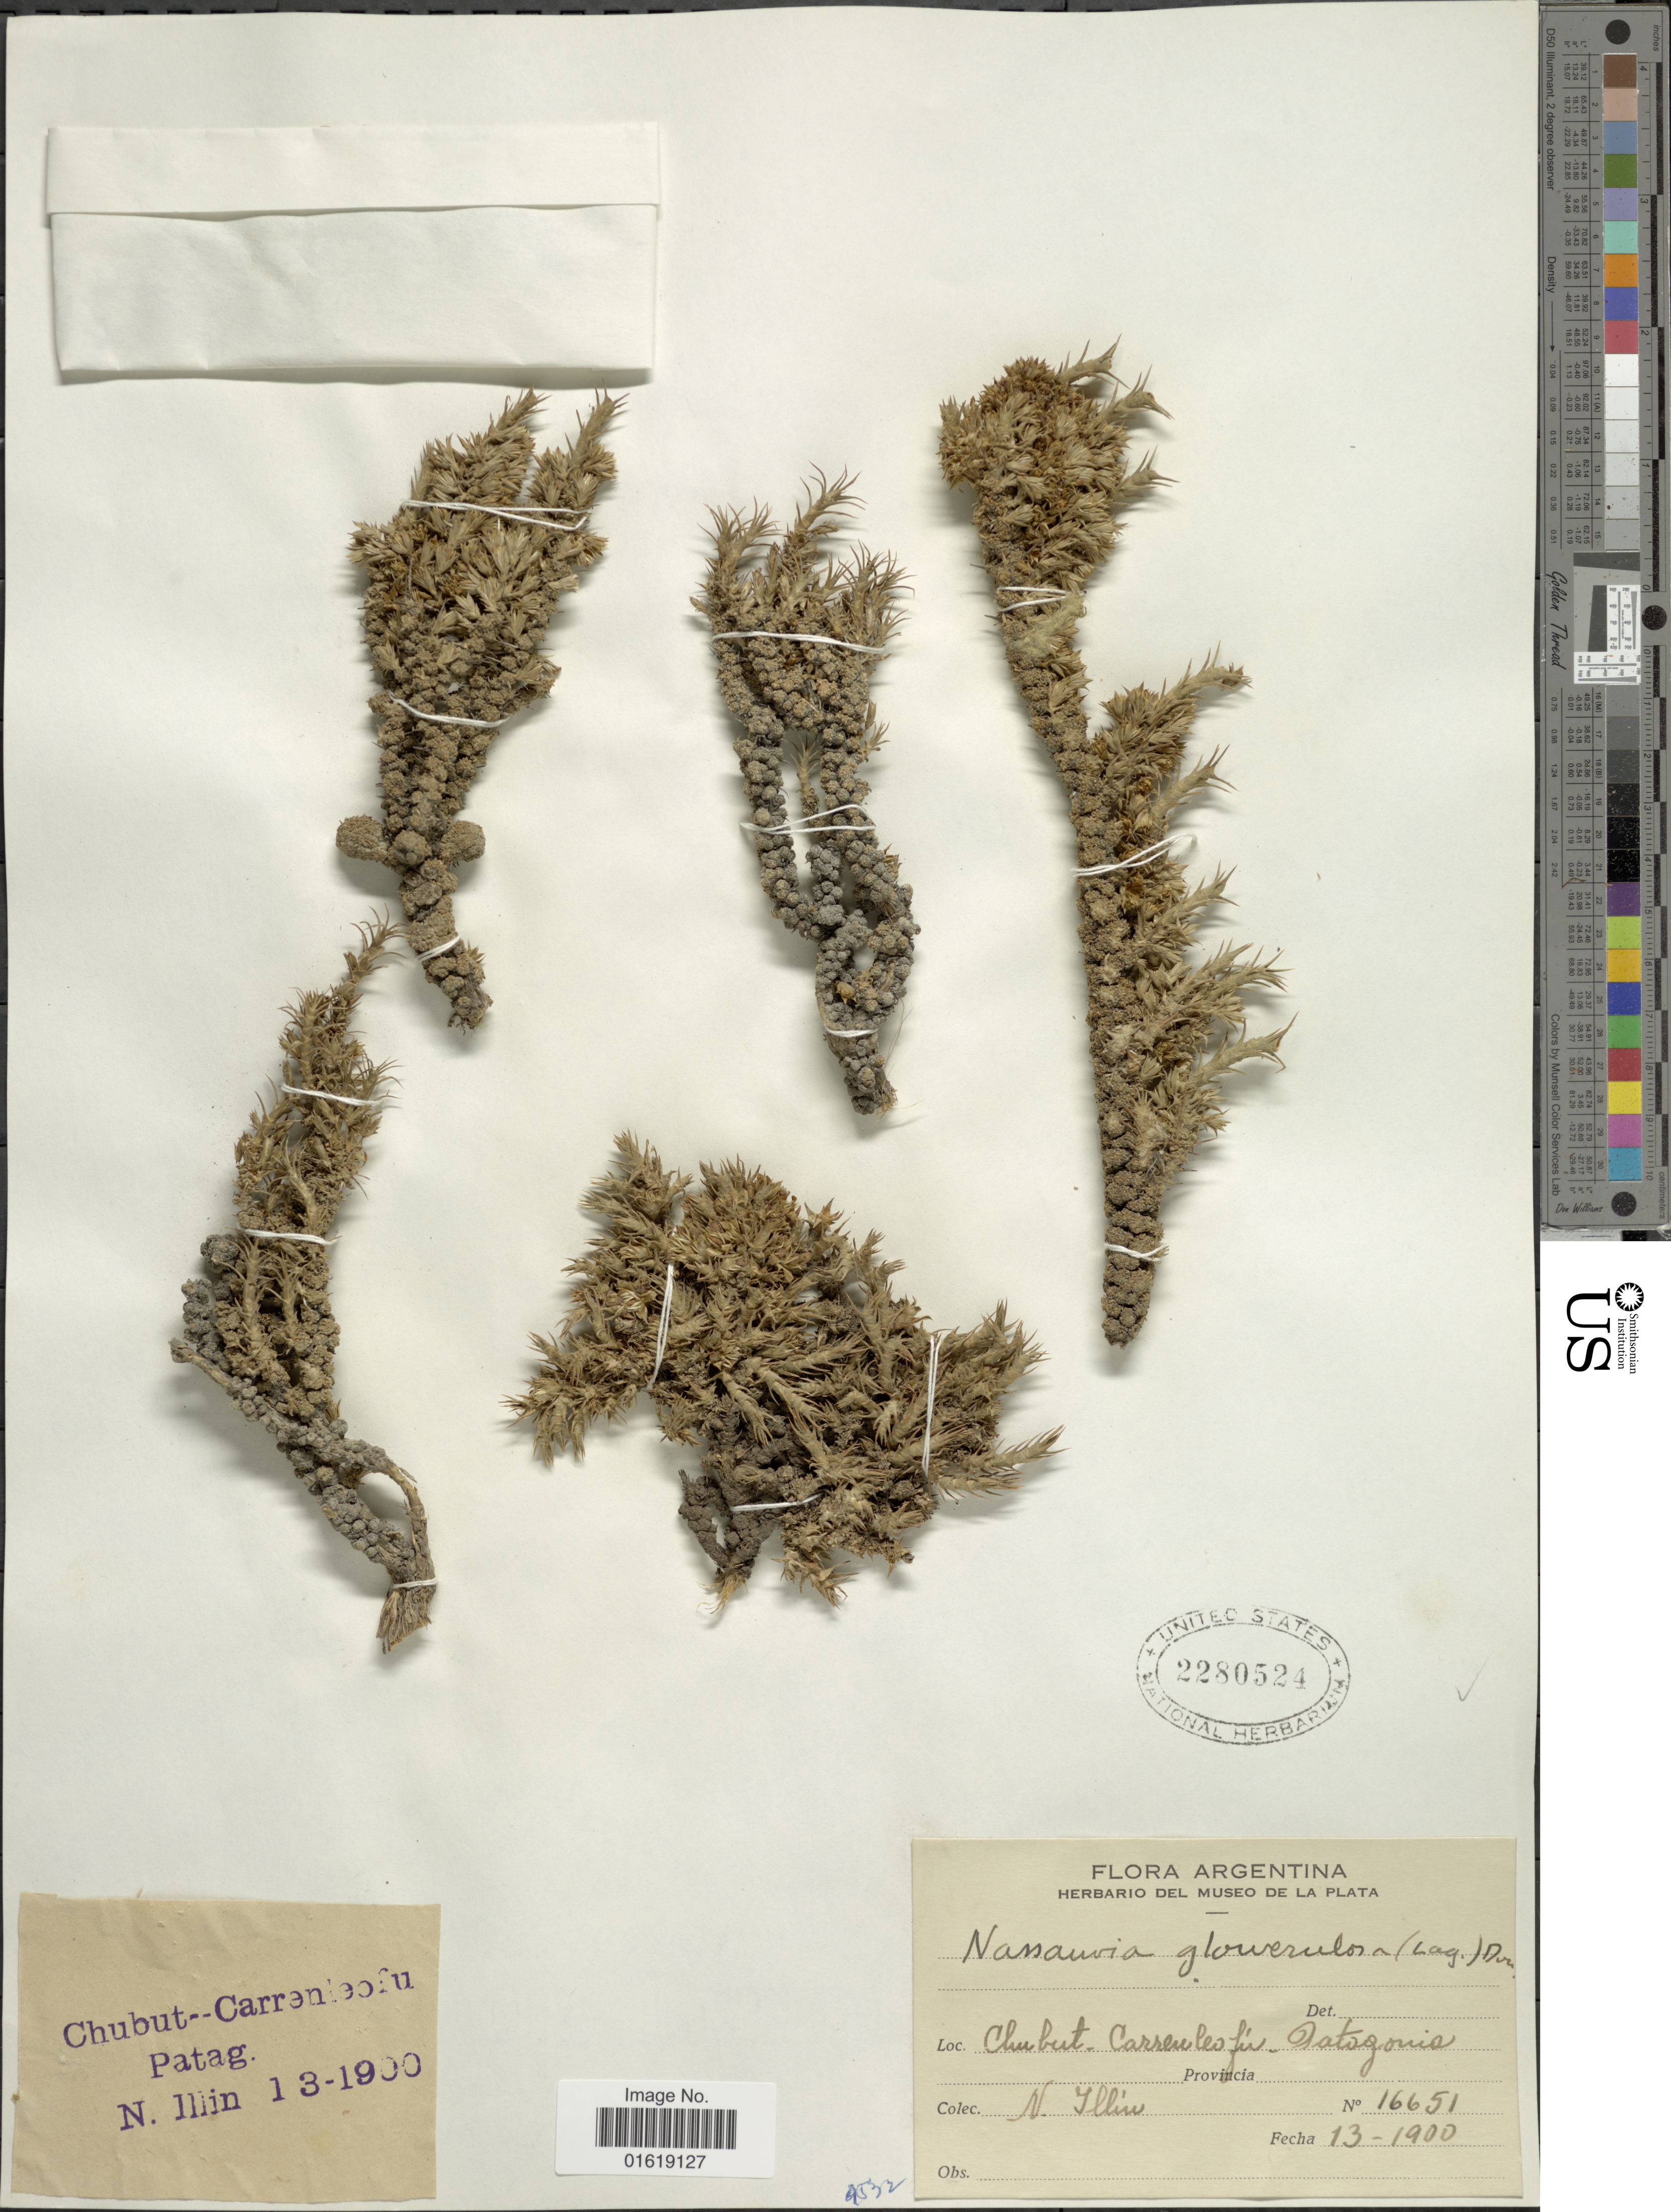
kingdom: Plantae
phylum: Tracheophyta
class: Magnoliopsida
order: Asterales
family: Asteraceae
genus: Nassauvia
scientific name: Nassauvia glomerulosa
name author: (Lag. ex Lindl.) D. Don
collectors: N. Illin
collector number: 16651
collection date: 1900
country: Argentina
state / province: Chubut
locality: Chubut. Carrenleofú-Patagonia.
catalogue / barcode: US 2280524